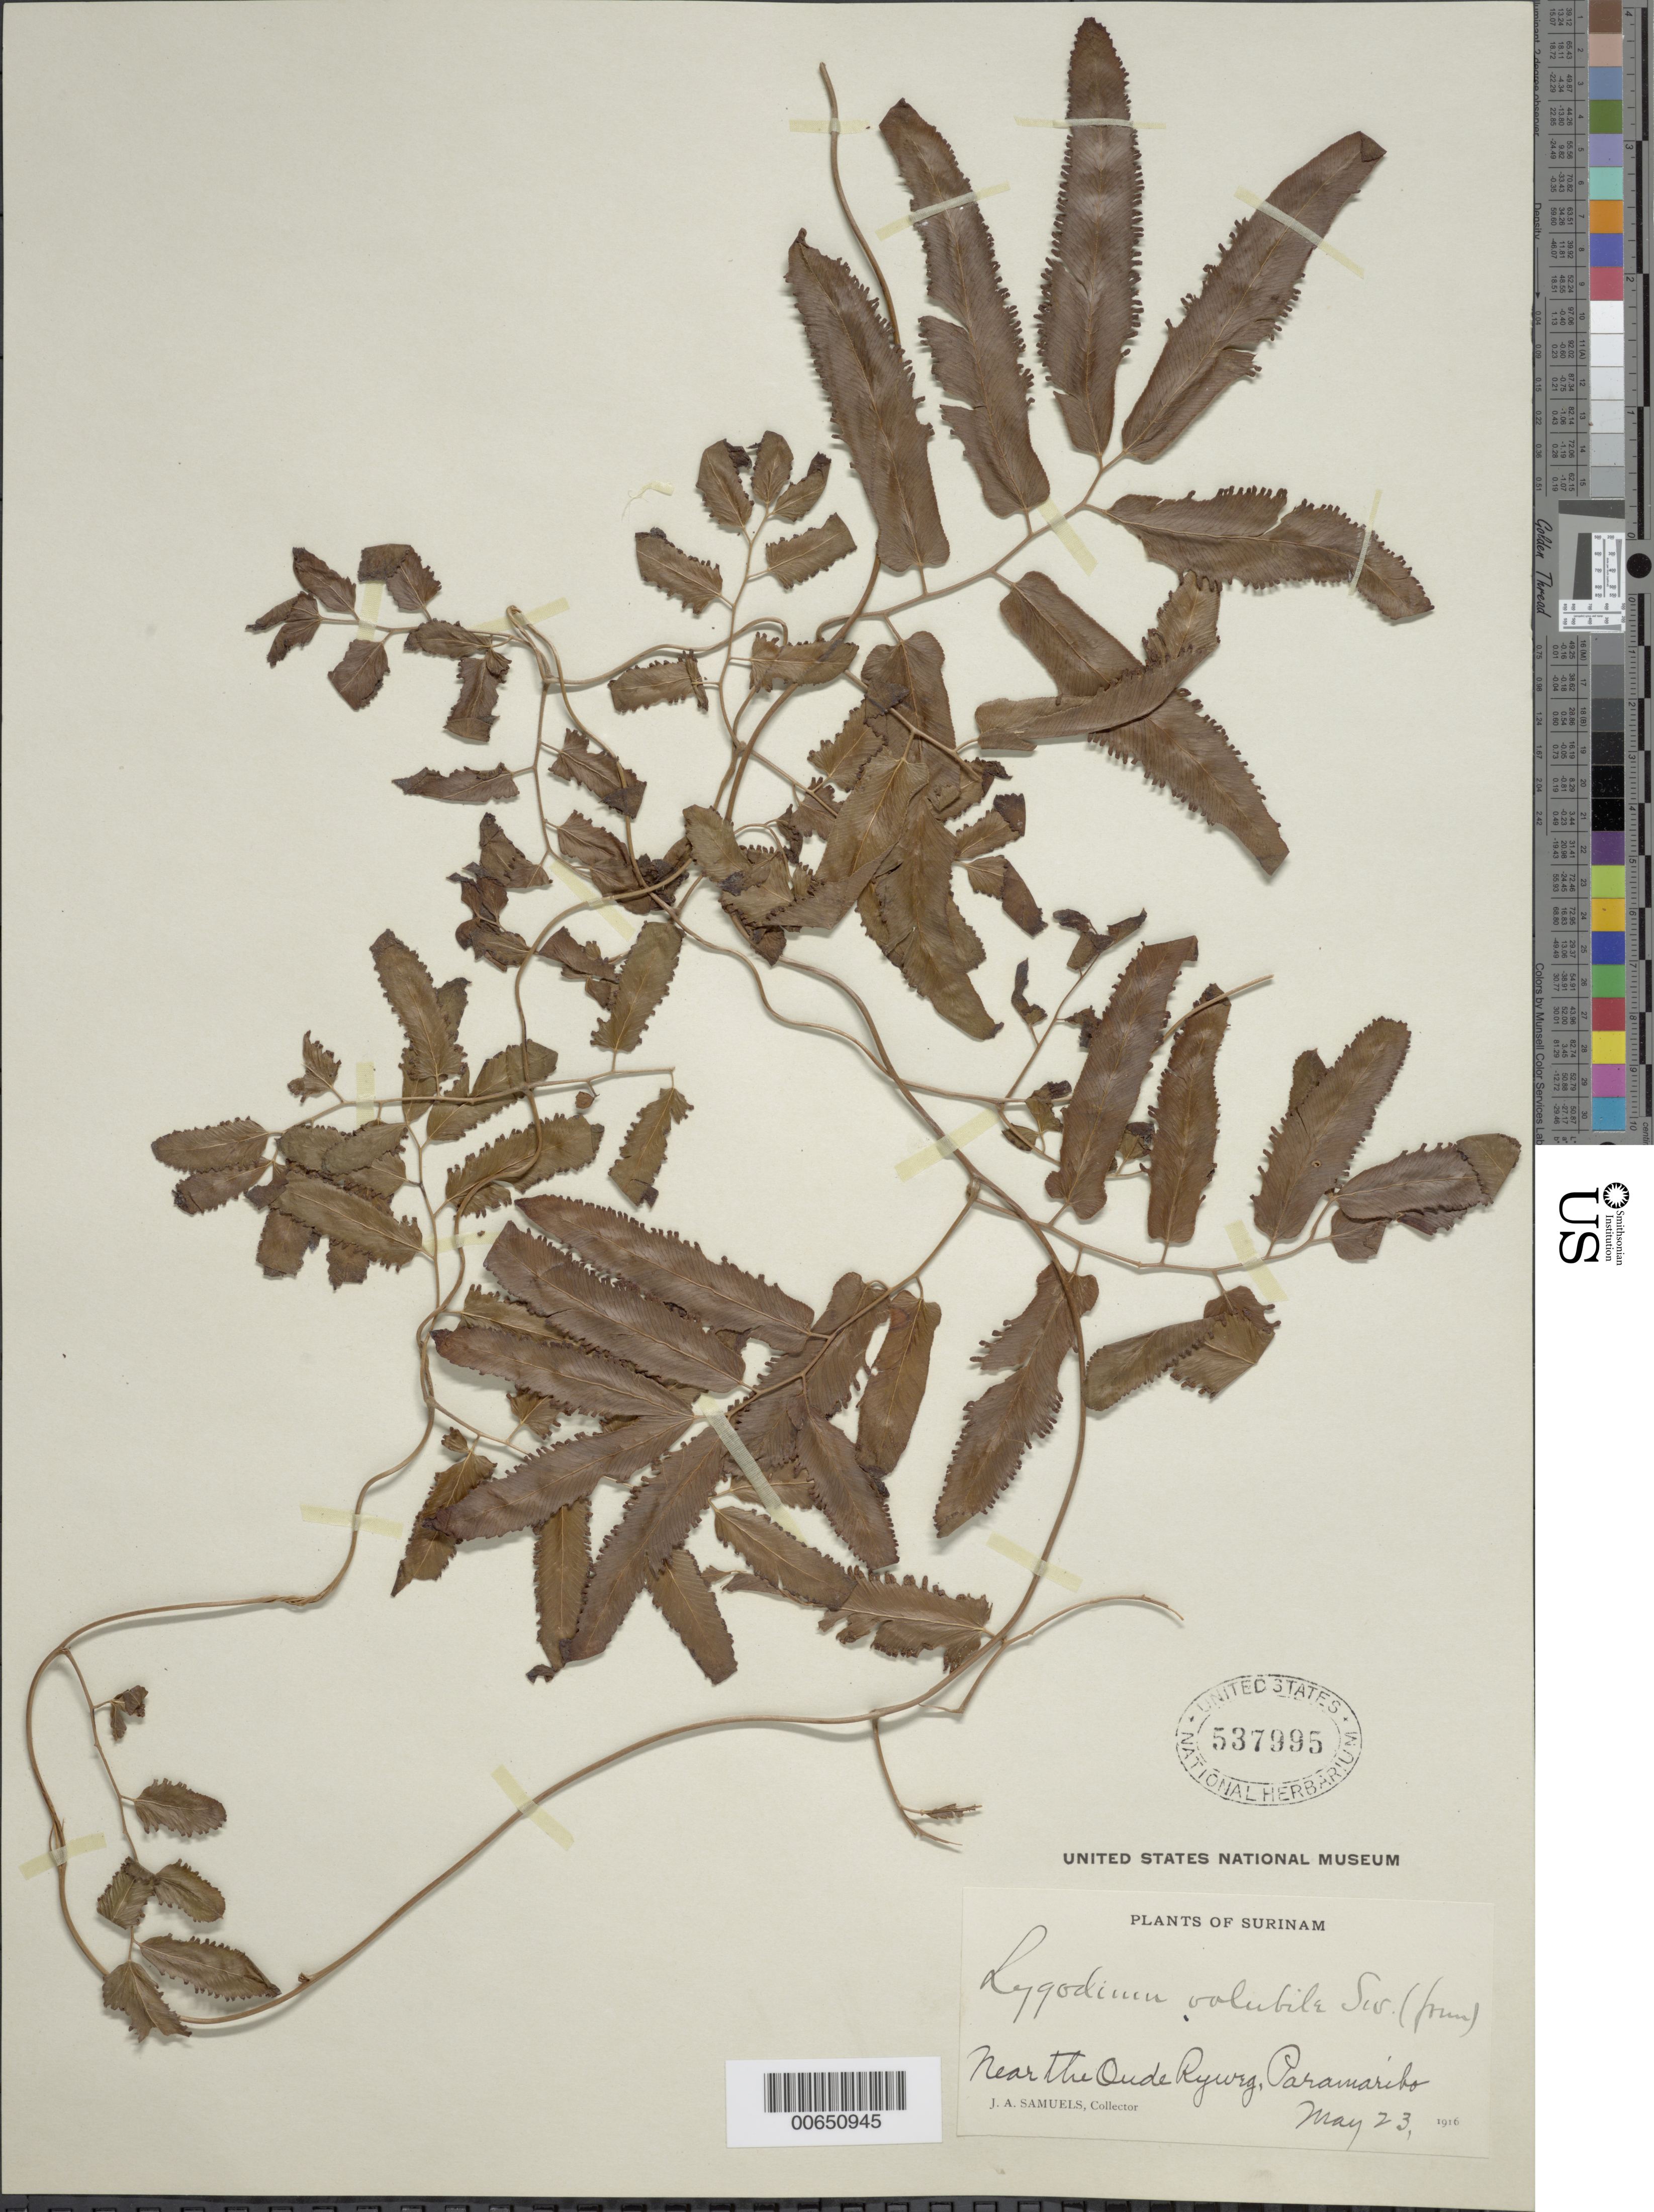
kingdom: Plantae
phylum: Tracheophyta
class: Polypodiopsida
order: Schizaeales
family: Lygodiaceae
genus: Lygodium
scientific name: Lygodium volubile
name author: Sw.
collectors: J. A. Samuels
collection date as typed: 23-May-16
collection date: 1916-05-23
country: Suriname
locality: Paramaribo, near Oude Ryweg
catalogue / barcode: US 537995